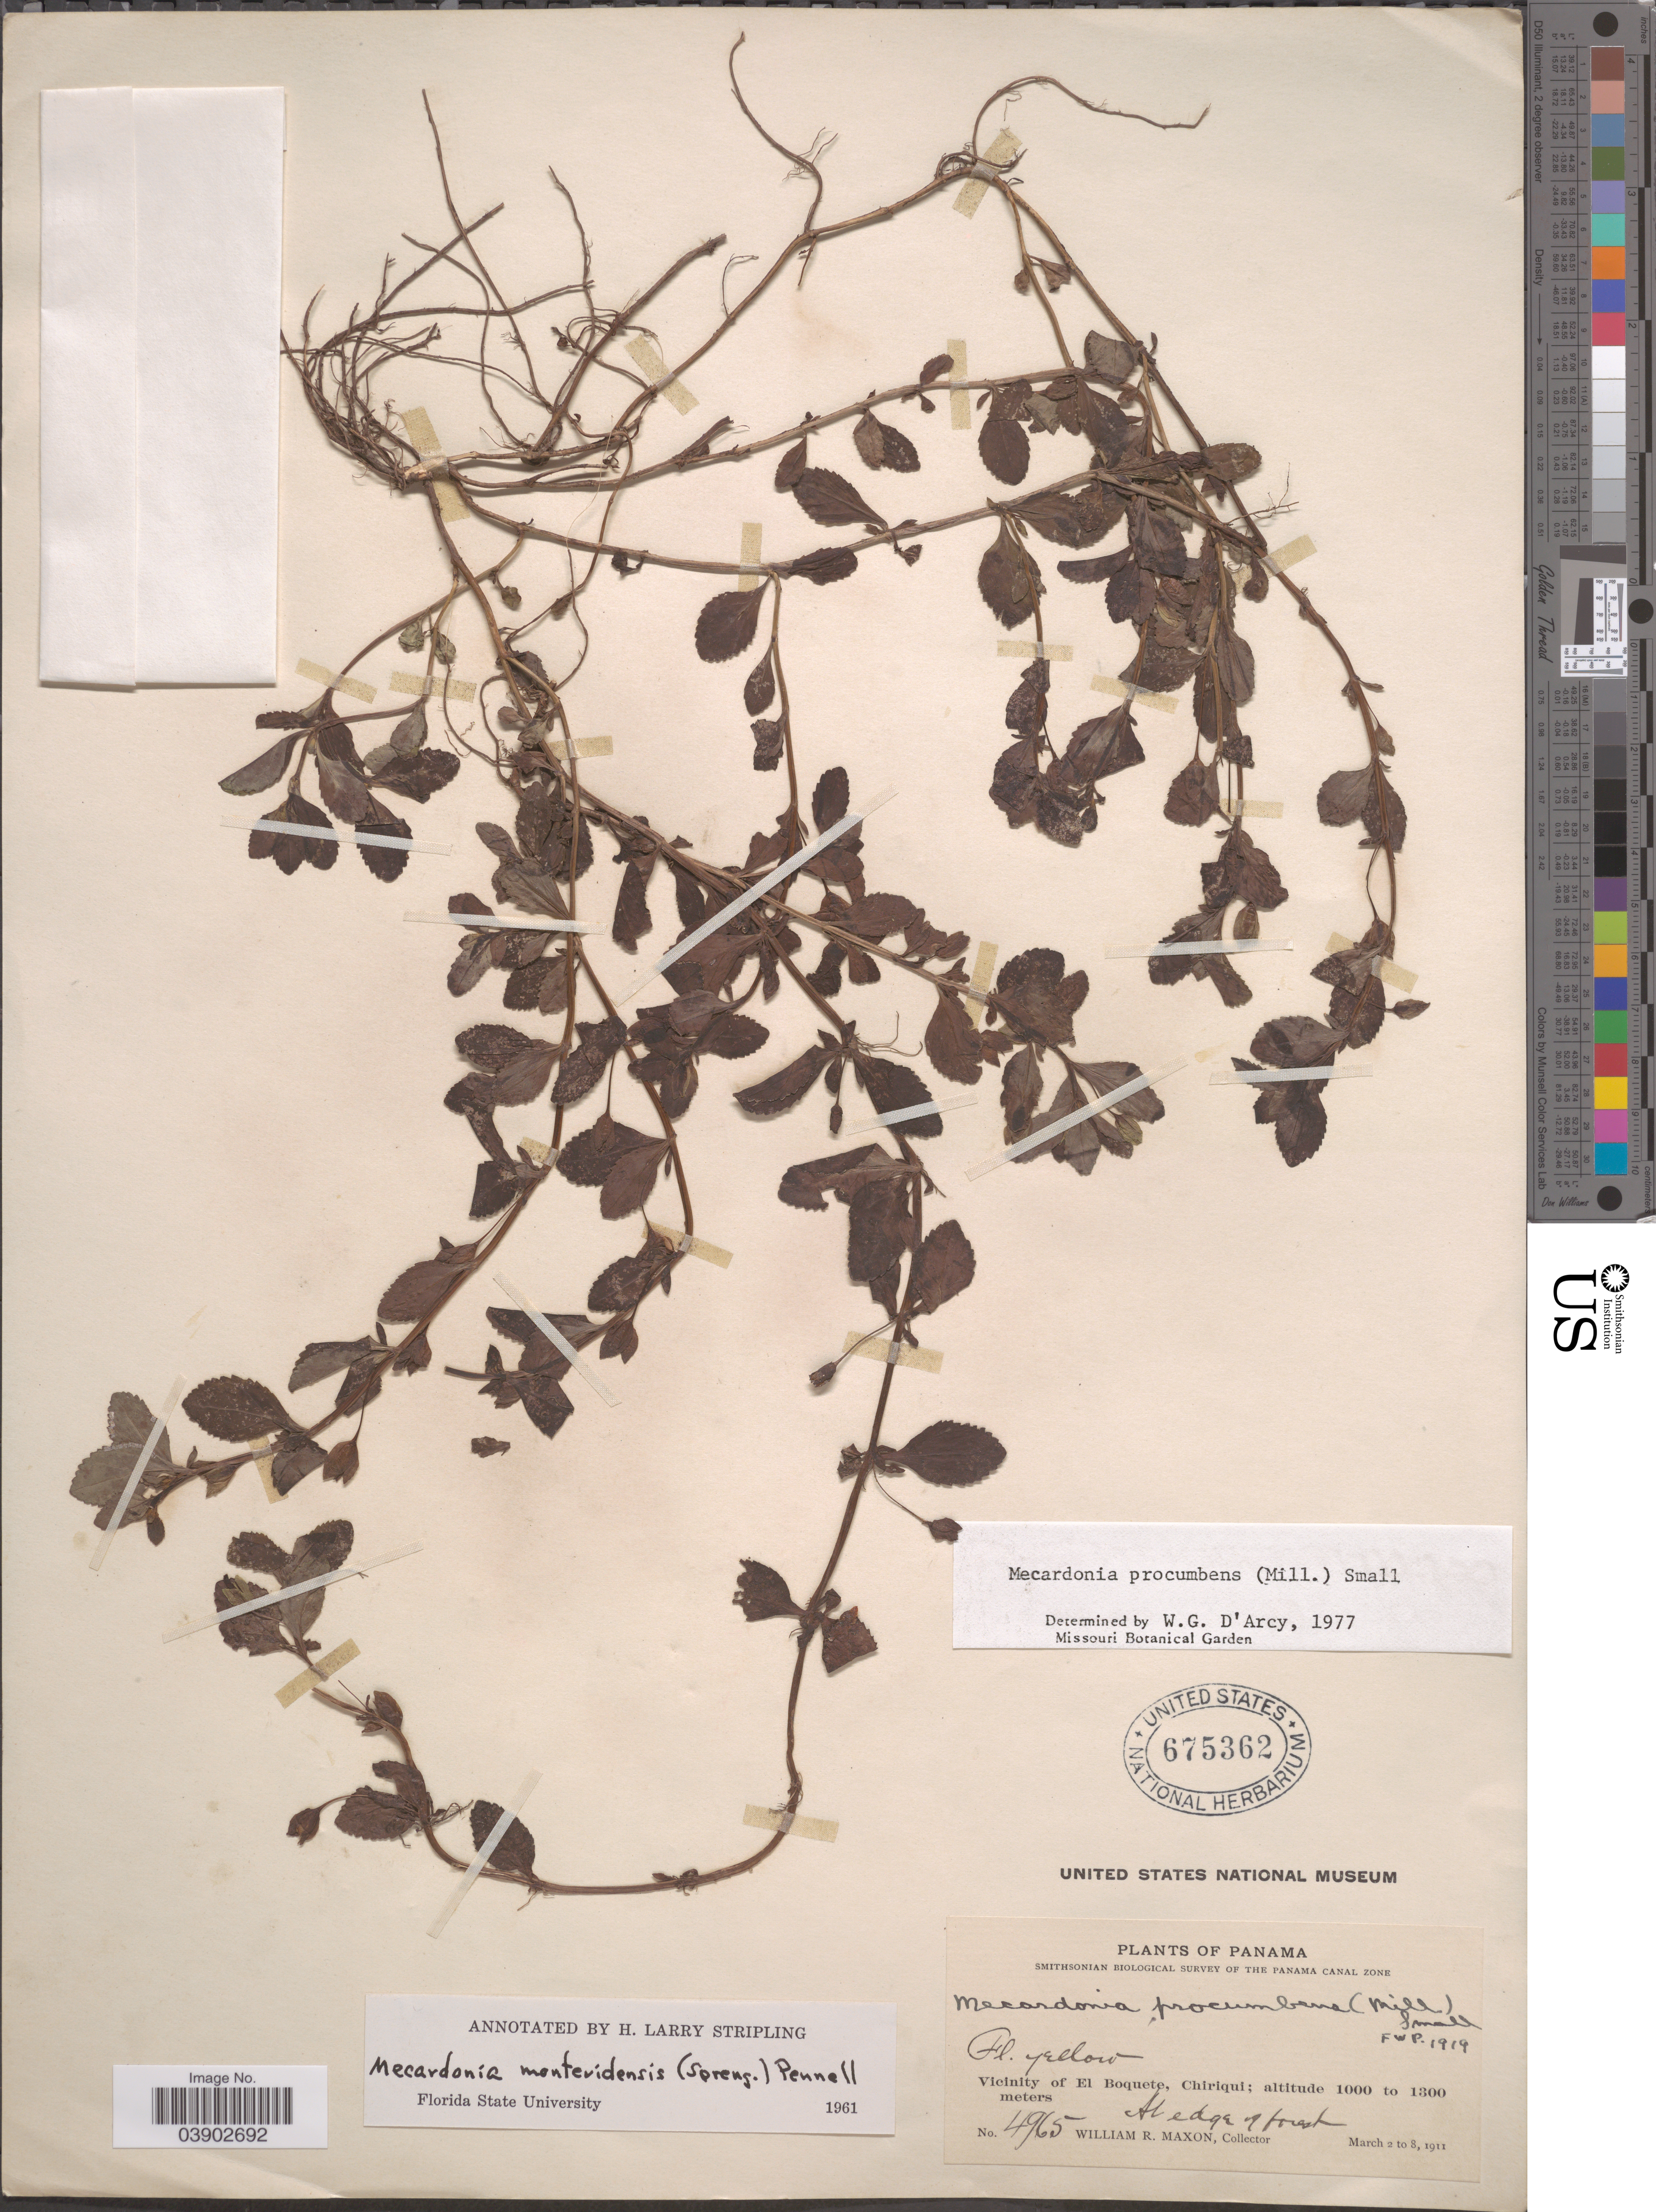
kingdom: Plantae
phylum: Tracheophyta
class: Magnoliopsida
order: Lamiales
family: Plantaginaceae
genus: Mecardonia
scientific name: Mecardonia procumbens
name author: (Mill.) Small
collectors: W. R. Maxon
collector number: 4965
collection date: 1911-03-02/1911-03-08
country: Panama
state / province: Chiriqui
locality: Vicinity of El Boquete.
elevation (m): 1000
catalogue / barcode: US 675362